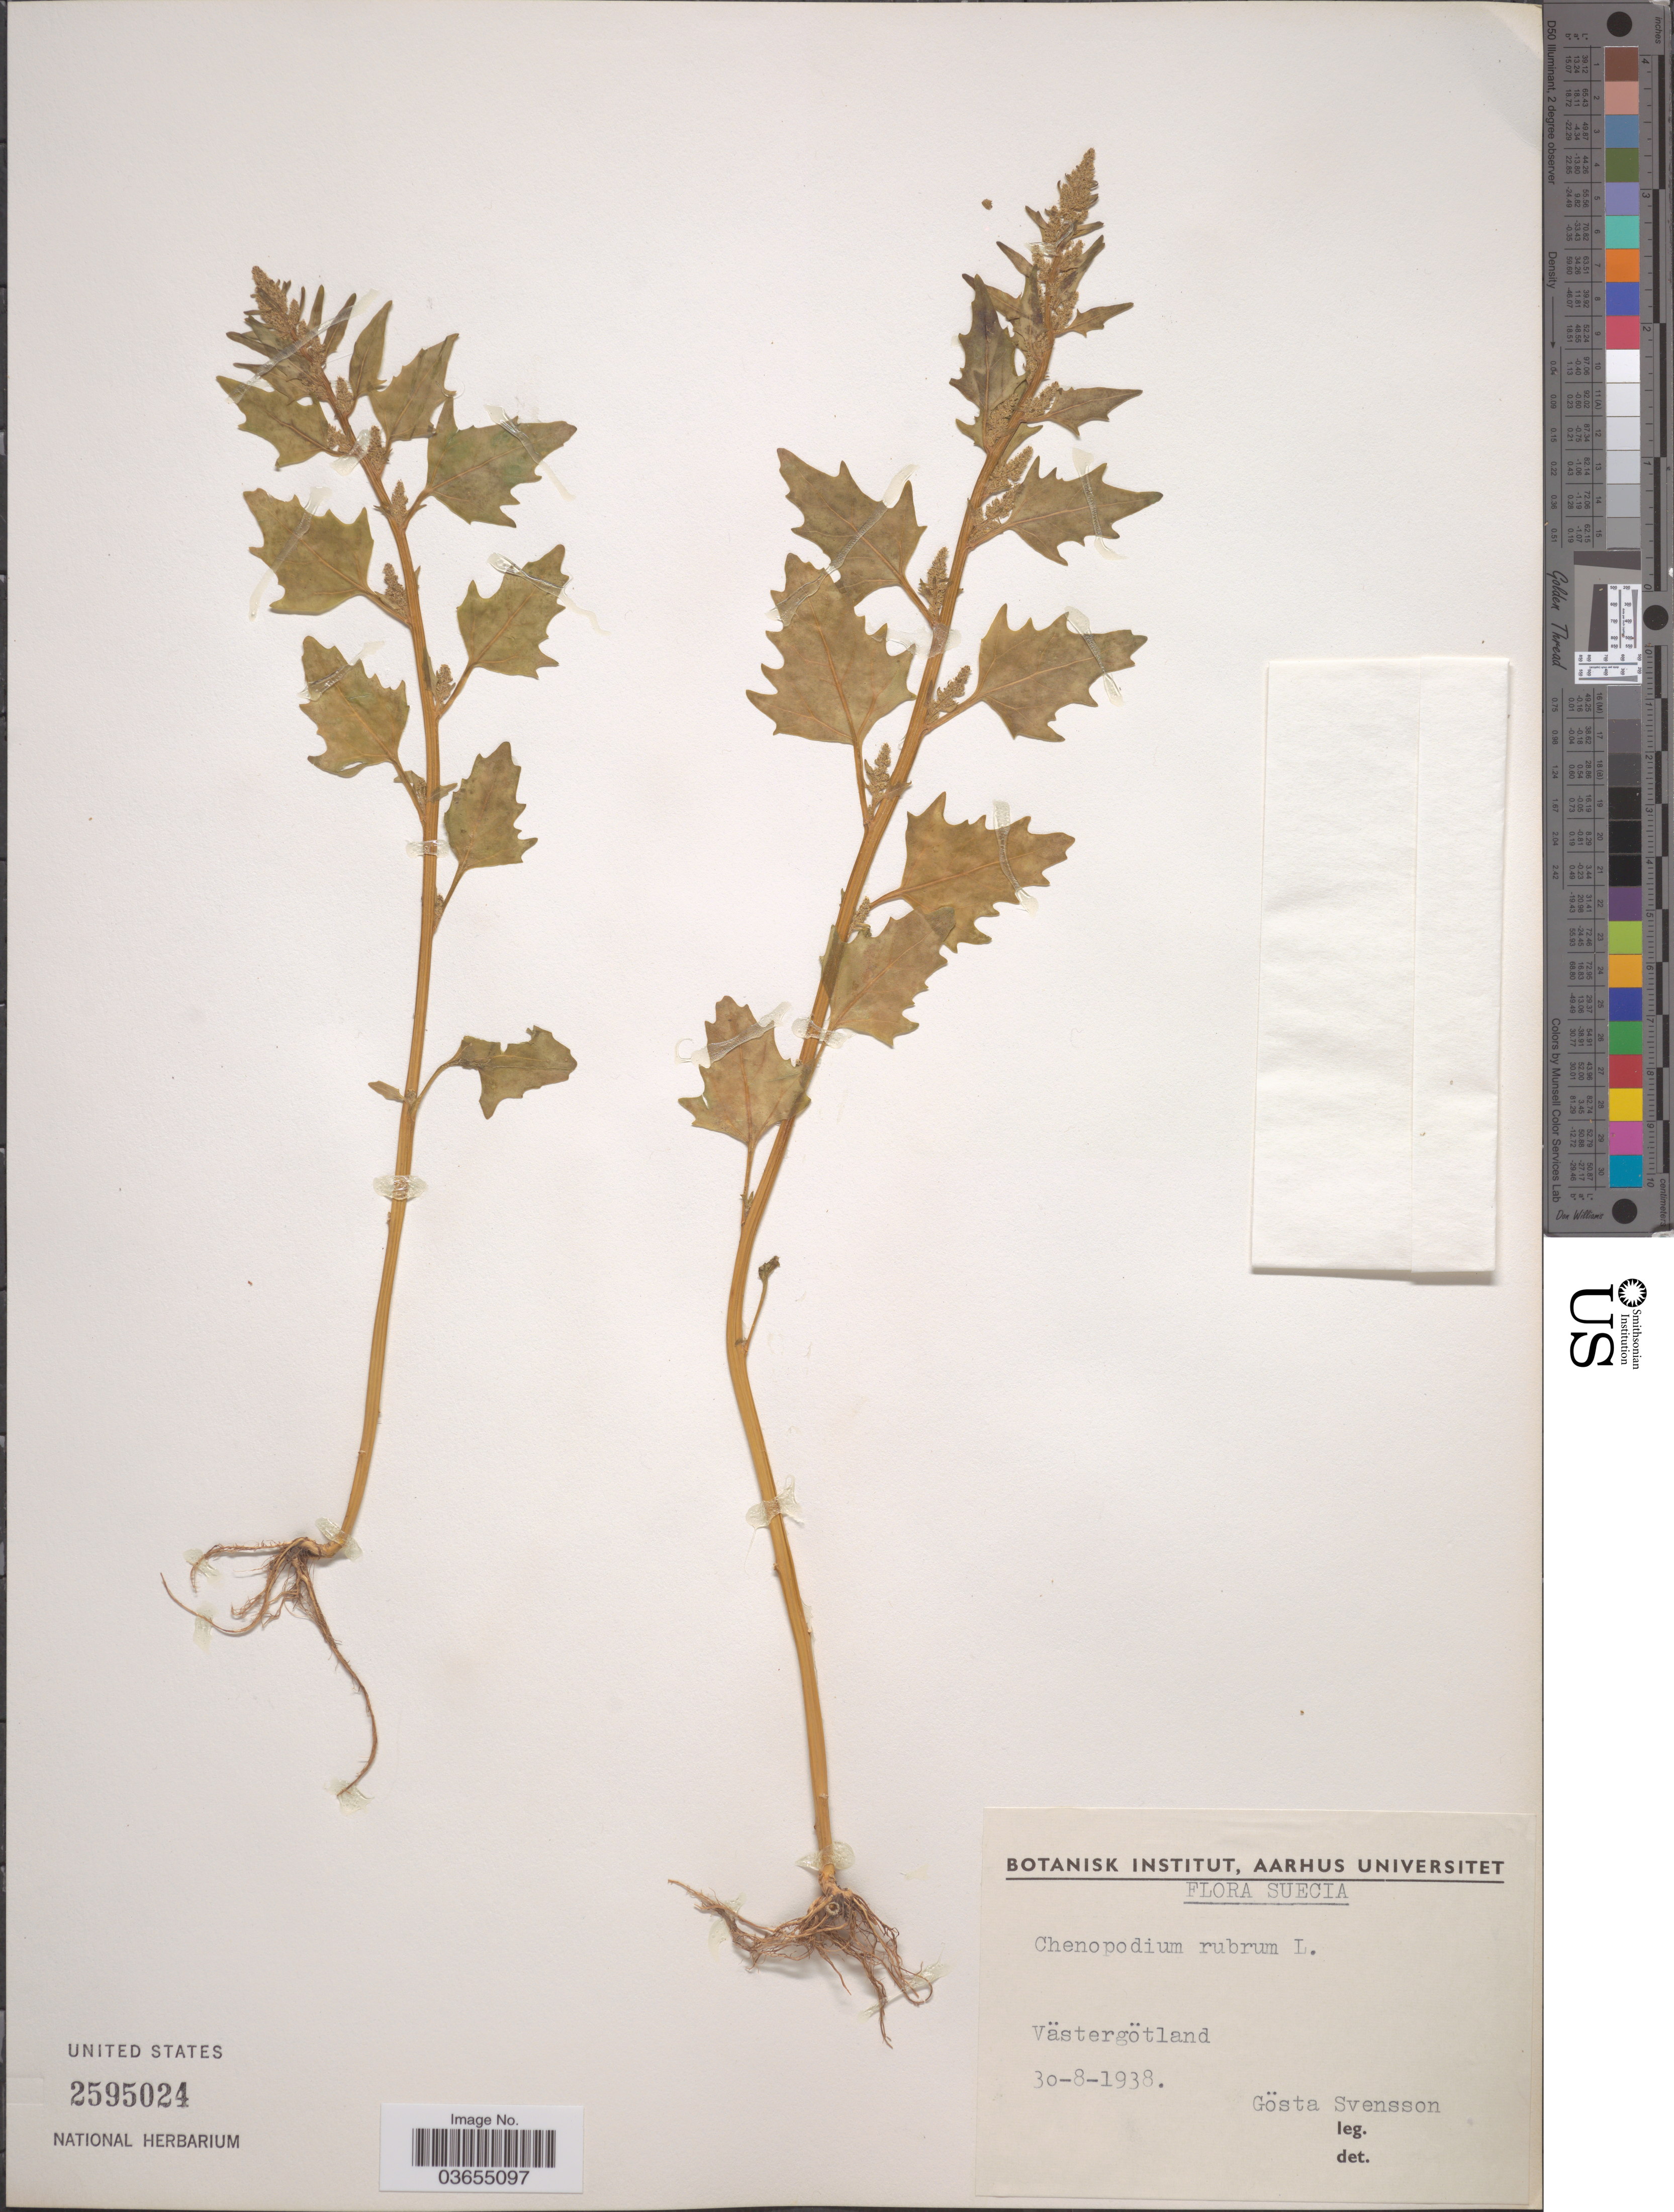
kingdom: Plantae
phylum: Tracheophyta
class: Magnoliopsida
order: Caryophyllales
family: Amaranthaceae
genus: Chenopodium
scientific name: Chenopodium rubrum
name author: L.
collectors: G. Svensson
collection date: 1938-08-30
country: Sweden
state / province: Västra Götaland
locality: Suecia. Västergötland.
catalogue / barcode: US 2595024